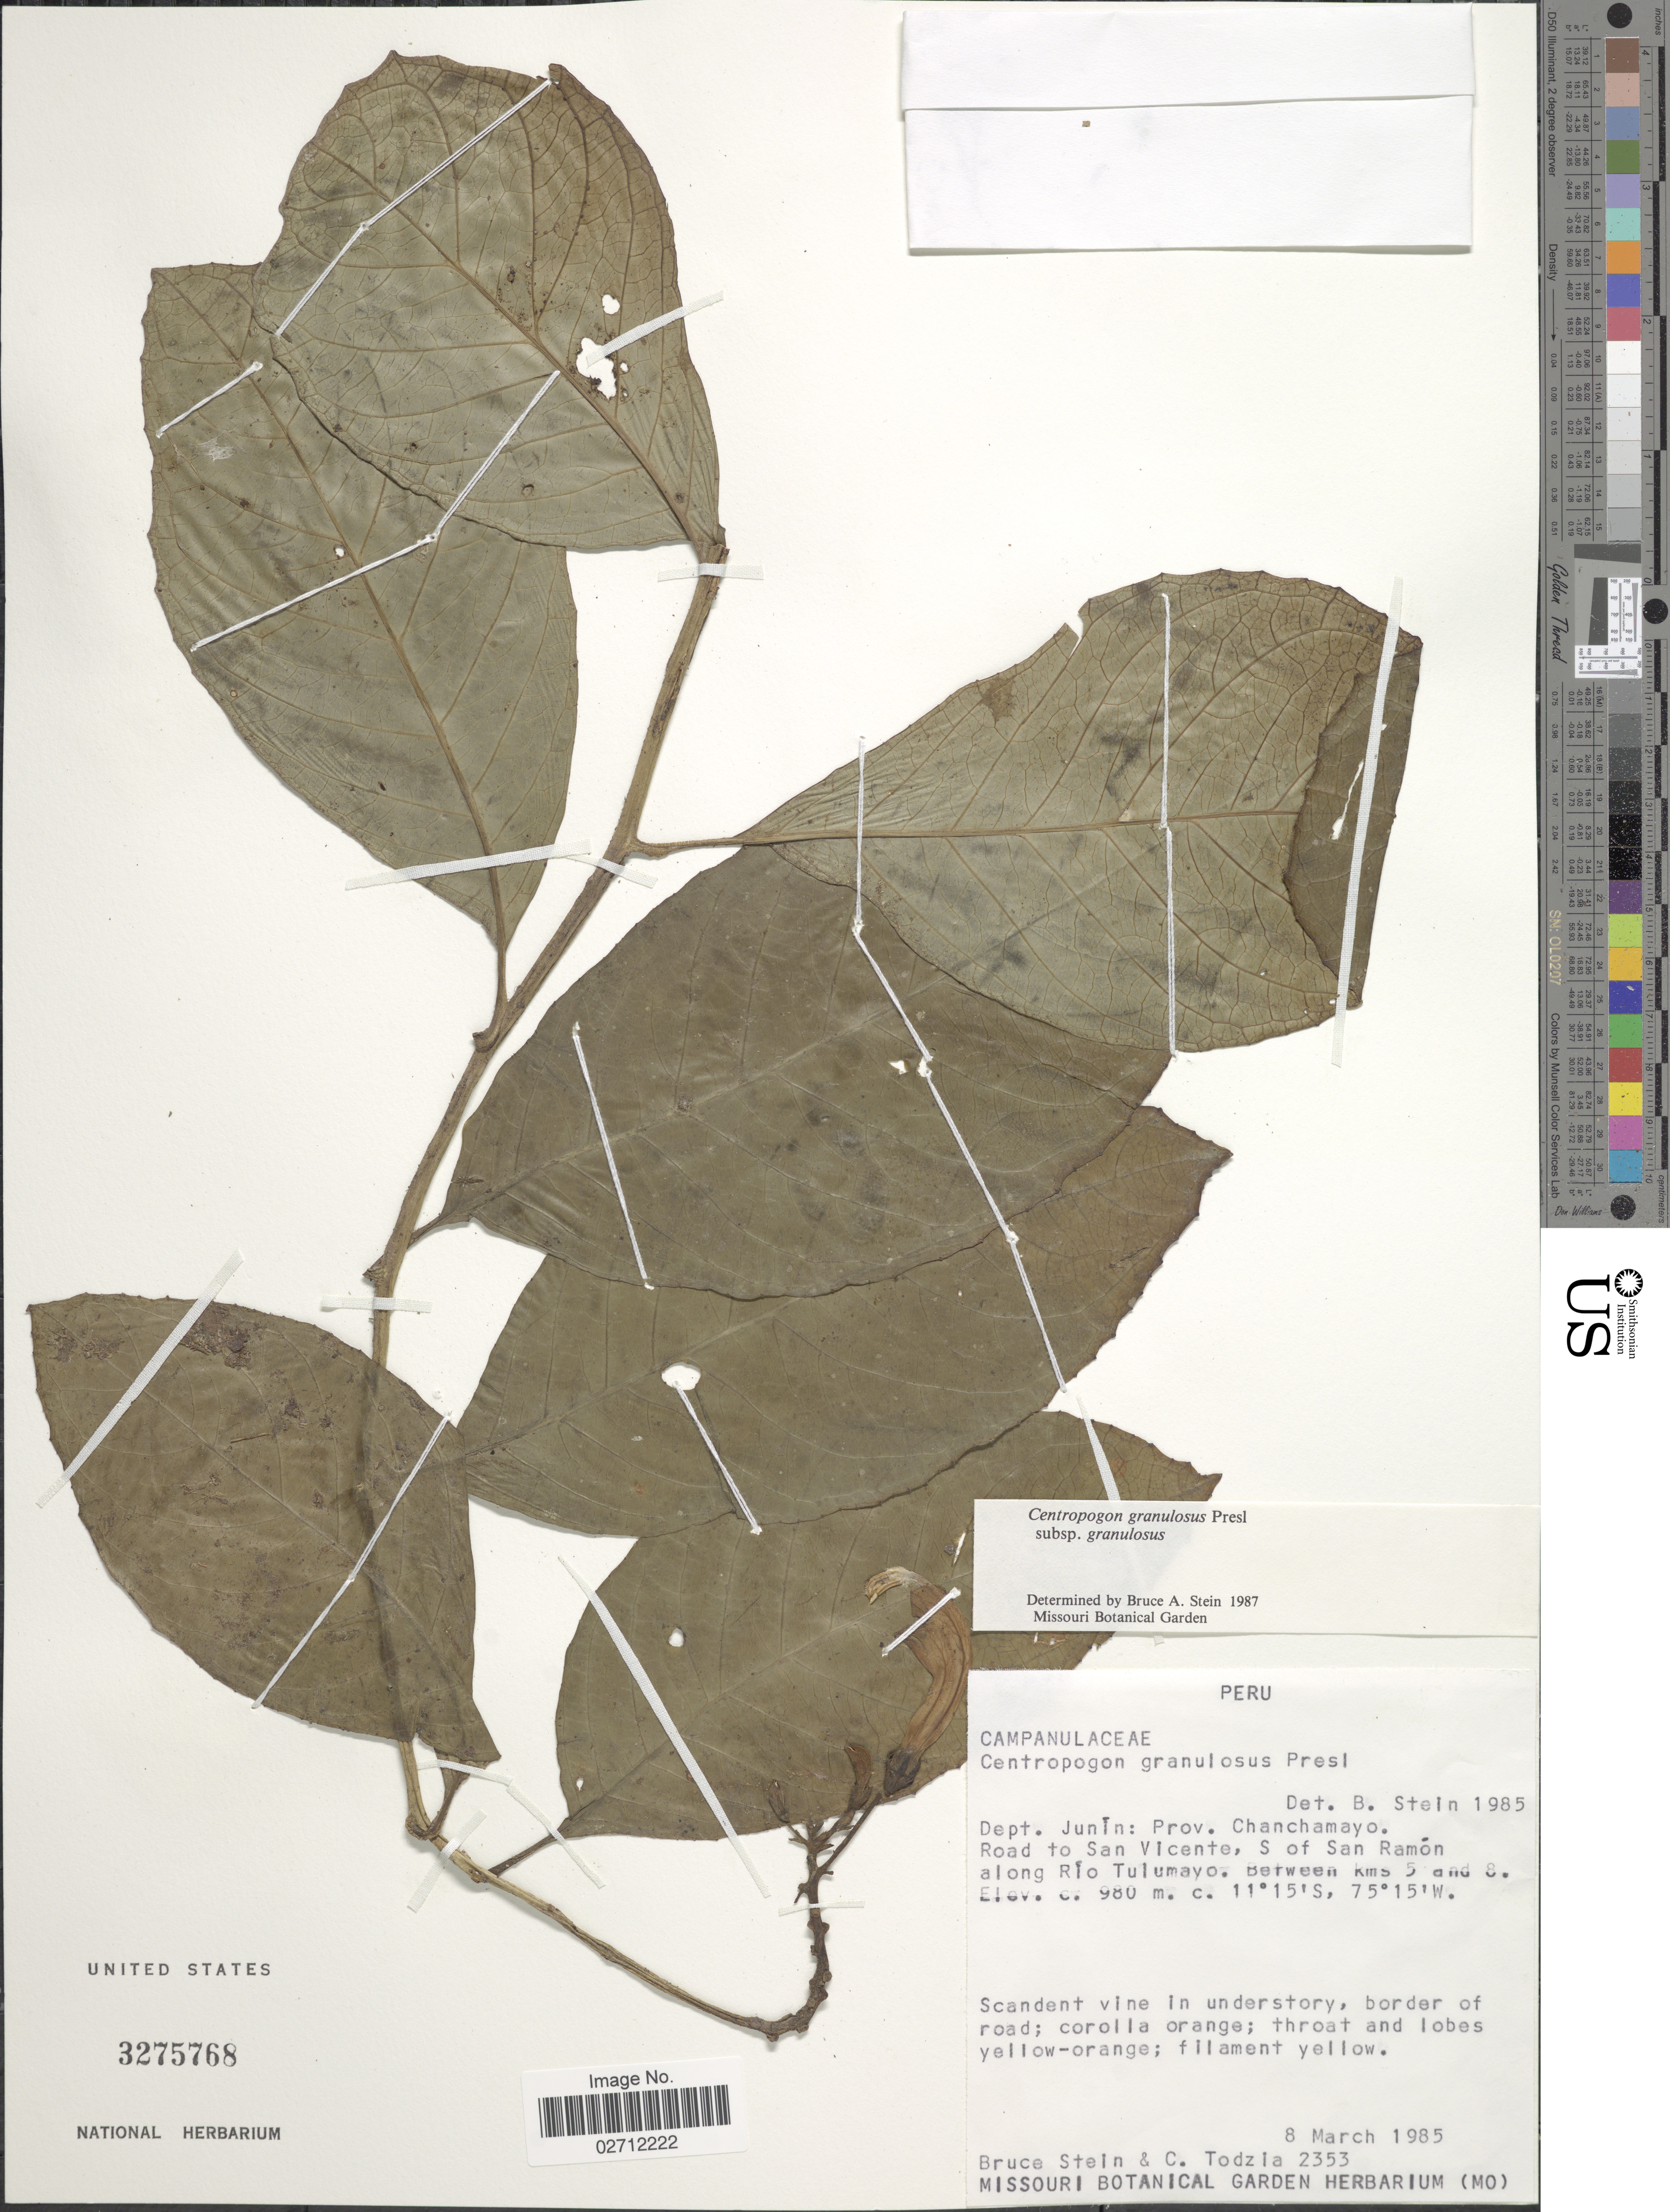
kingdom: Plantae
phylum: Tracheophyta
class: Magnoliopsida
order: Asterales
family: Campanulaceae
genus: Centropogon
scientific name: Centropogon granulosus subsp. granulosus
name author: C. Presl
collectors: B. A. Stein & C. A. Todzia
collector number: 2353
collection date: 1985-03-08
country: Peru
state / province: Junín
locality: Prov. Chanchamayo, Road to San Vicente, S of San Ramin along Rio Tulumayo, between Kms 5 and 8, border of road.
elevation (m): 980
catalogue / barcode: US 3275768